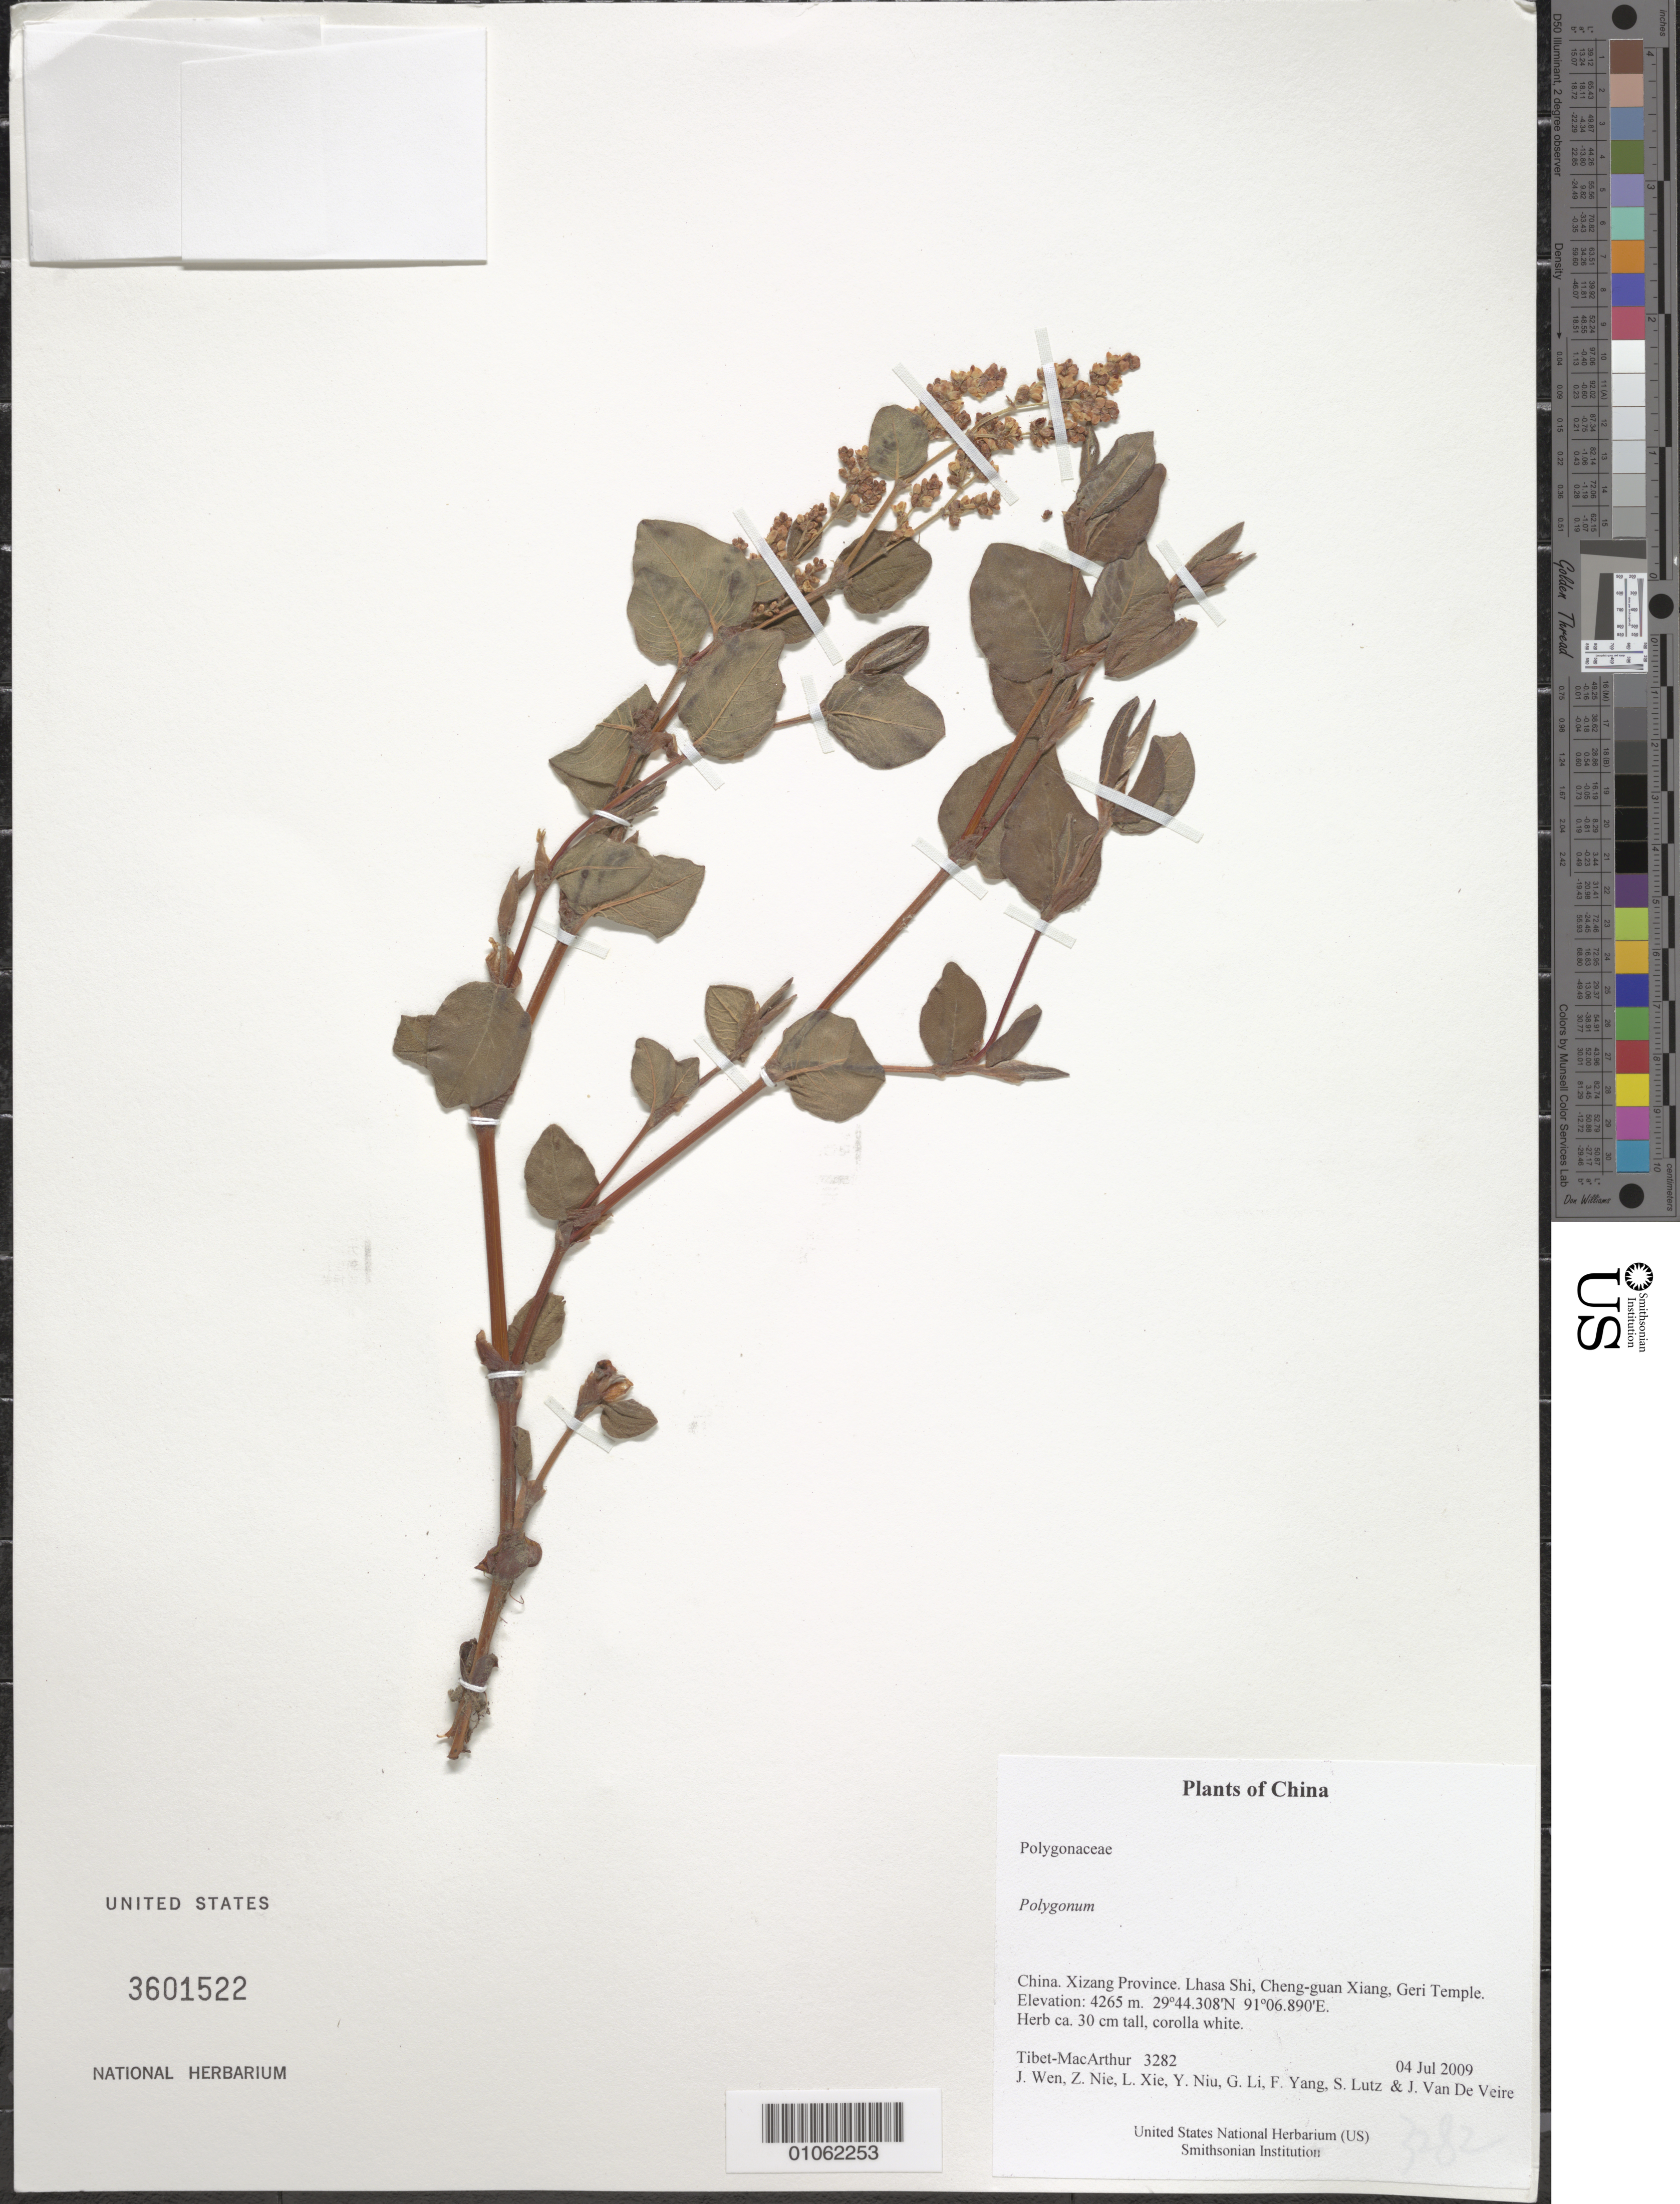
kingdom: Plantae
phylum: Tracheophyta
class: Magnoliopsida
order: Caryophyllales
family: Polygonaceae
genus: Koenigia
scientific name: Koenigia tortuosa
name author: (D. Don) T.M. Schust. & Reveal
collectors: Tibet-MacArthur, J. Wen, Z. Nie, L. Xie, Y. Niu, G. Li, F. Yang, S. Lutz & J. Van De Veire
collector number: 3282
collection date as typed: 04 Jul 2009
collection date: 2009-07-04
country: China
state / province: Xizang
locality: Lhasa Shi, Cheng-guan Xiang, Geri Temple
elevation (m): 4265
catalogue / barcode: US 3601522